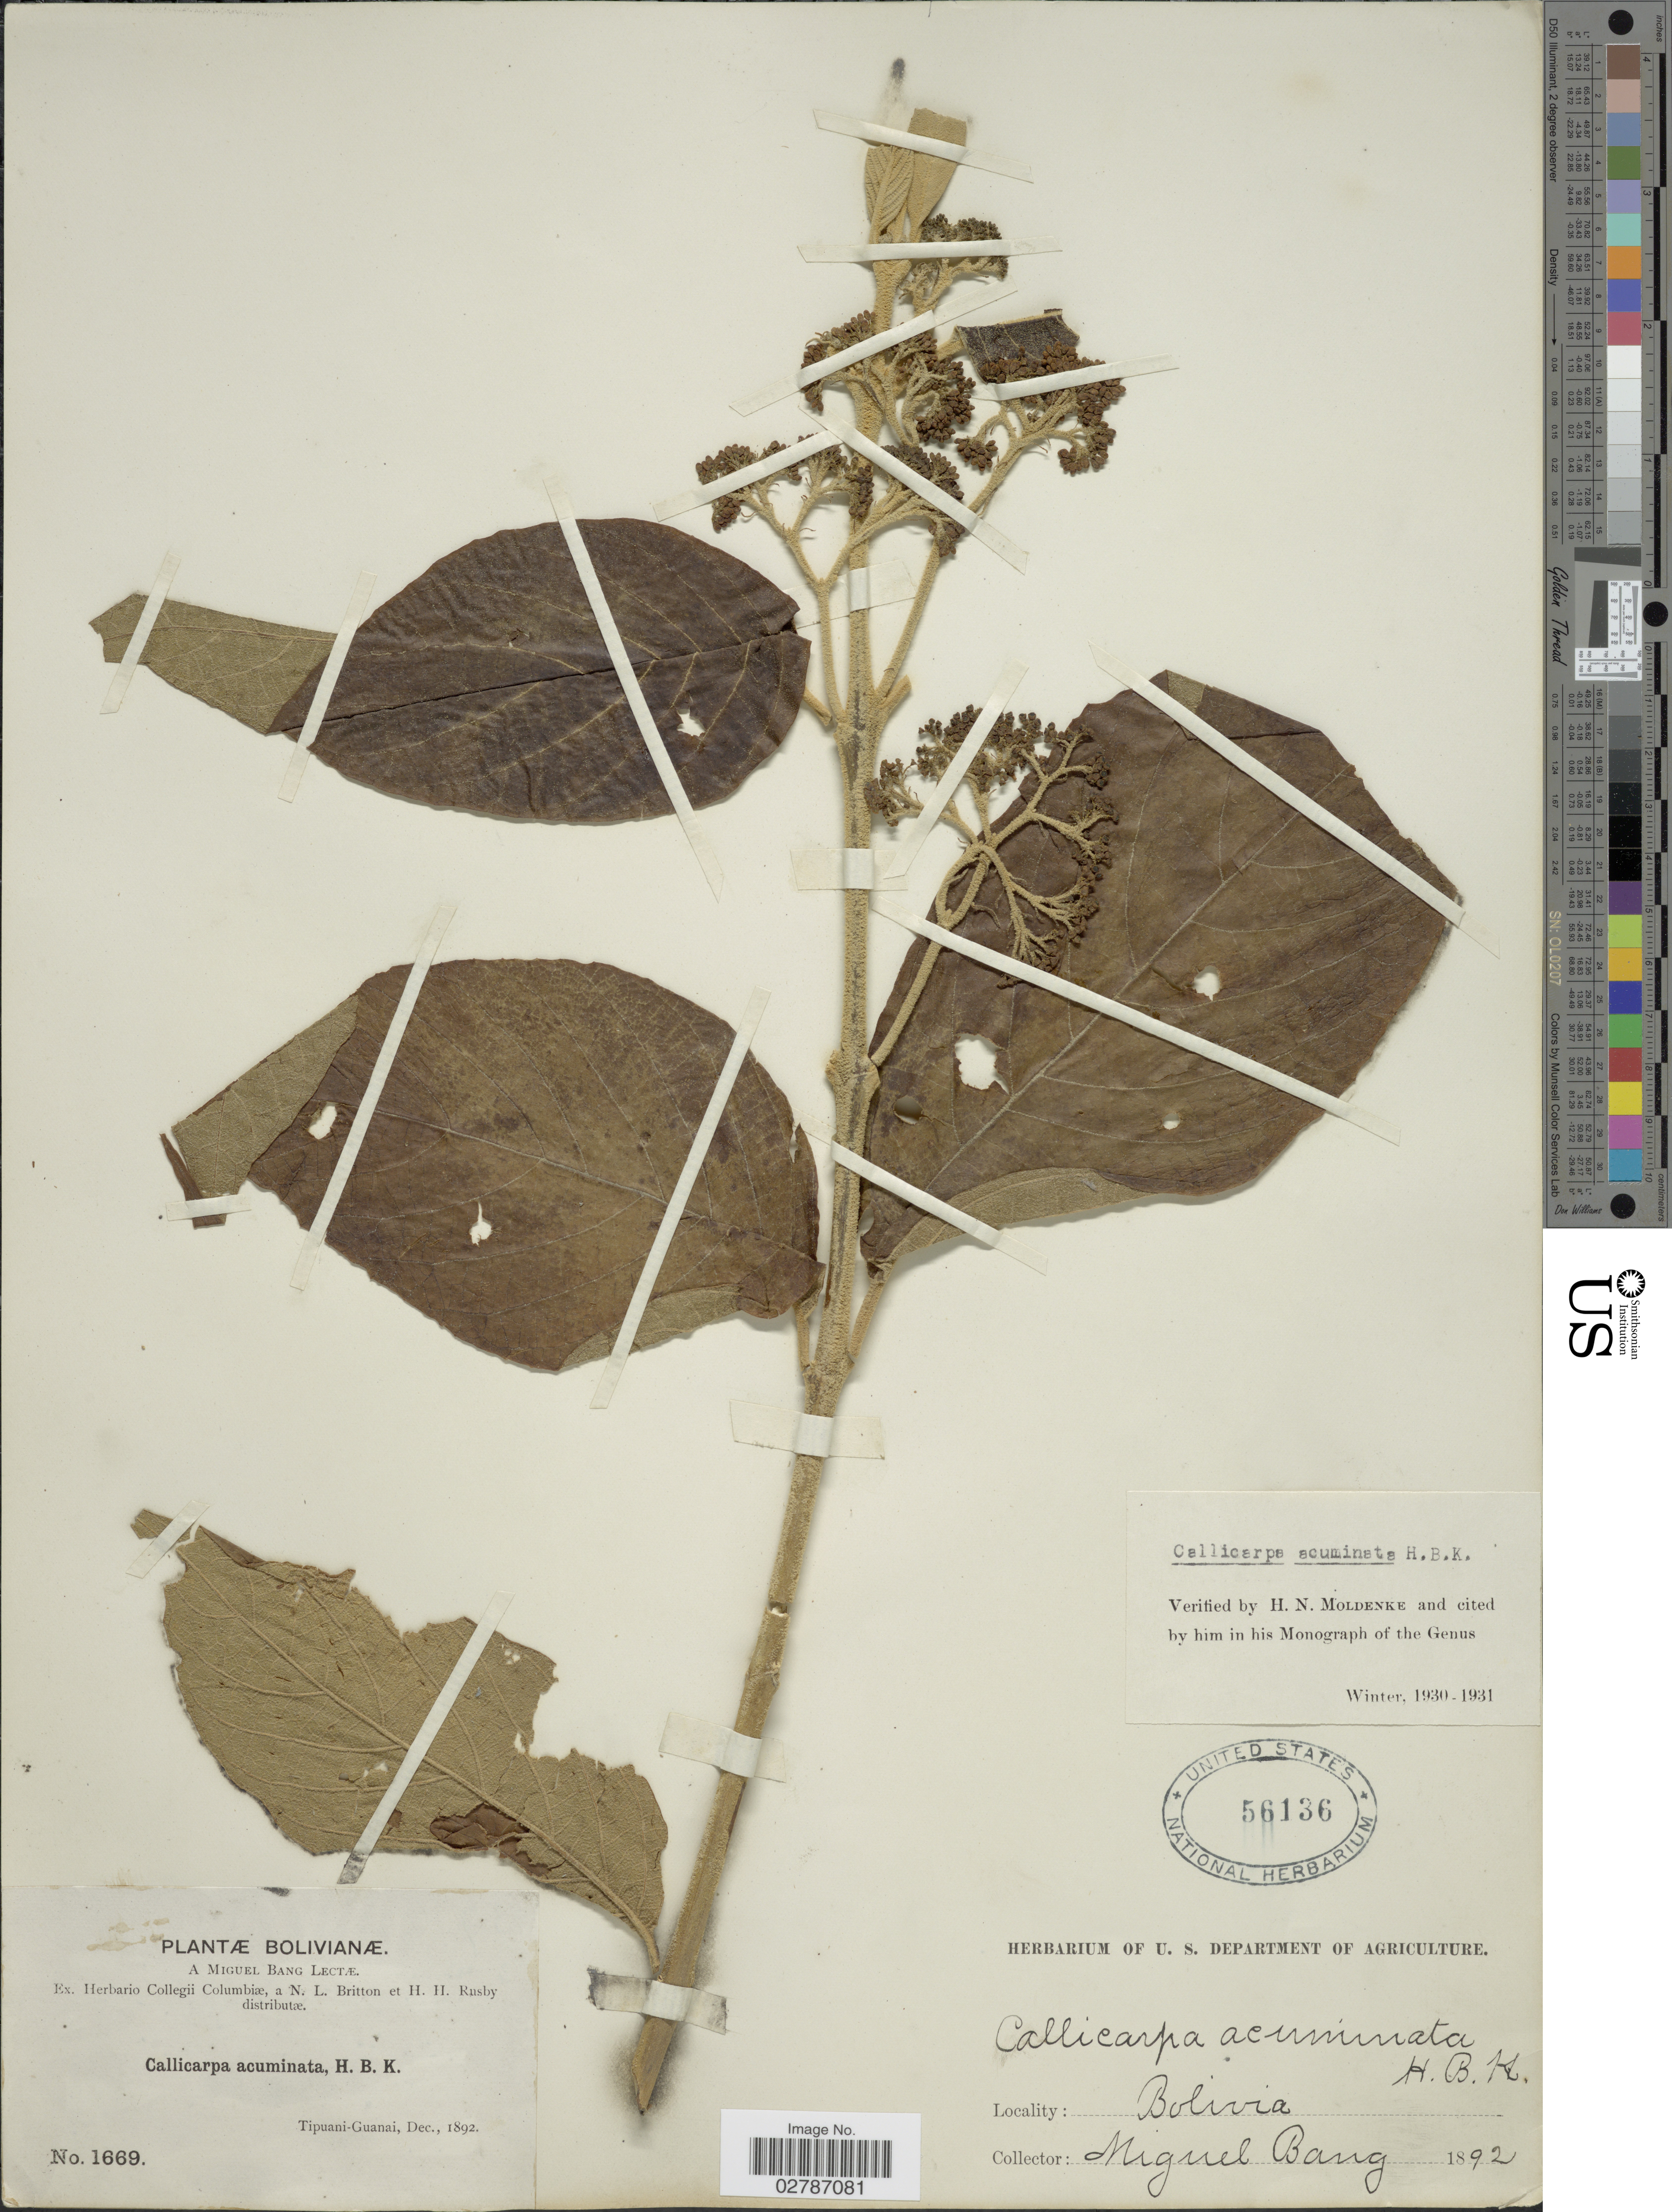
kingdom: Plantae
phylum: Tracheophyta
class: Magnoliopsida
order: Lamiales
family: Lamiaceae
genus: Callicarpa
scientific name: Callicarpa acuminata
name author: Kunth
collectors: M. Bang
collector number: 1669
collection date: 1892-12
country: Bolivia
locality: Tipuani - Guanai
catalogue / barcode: US 56136